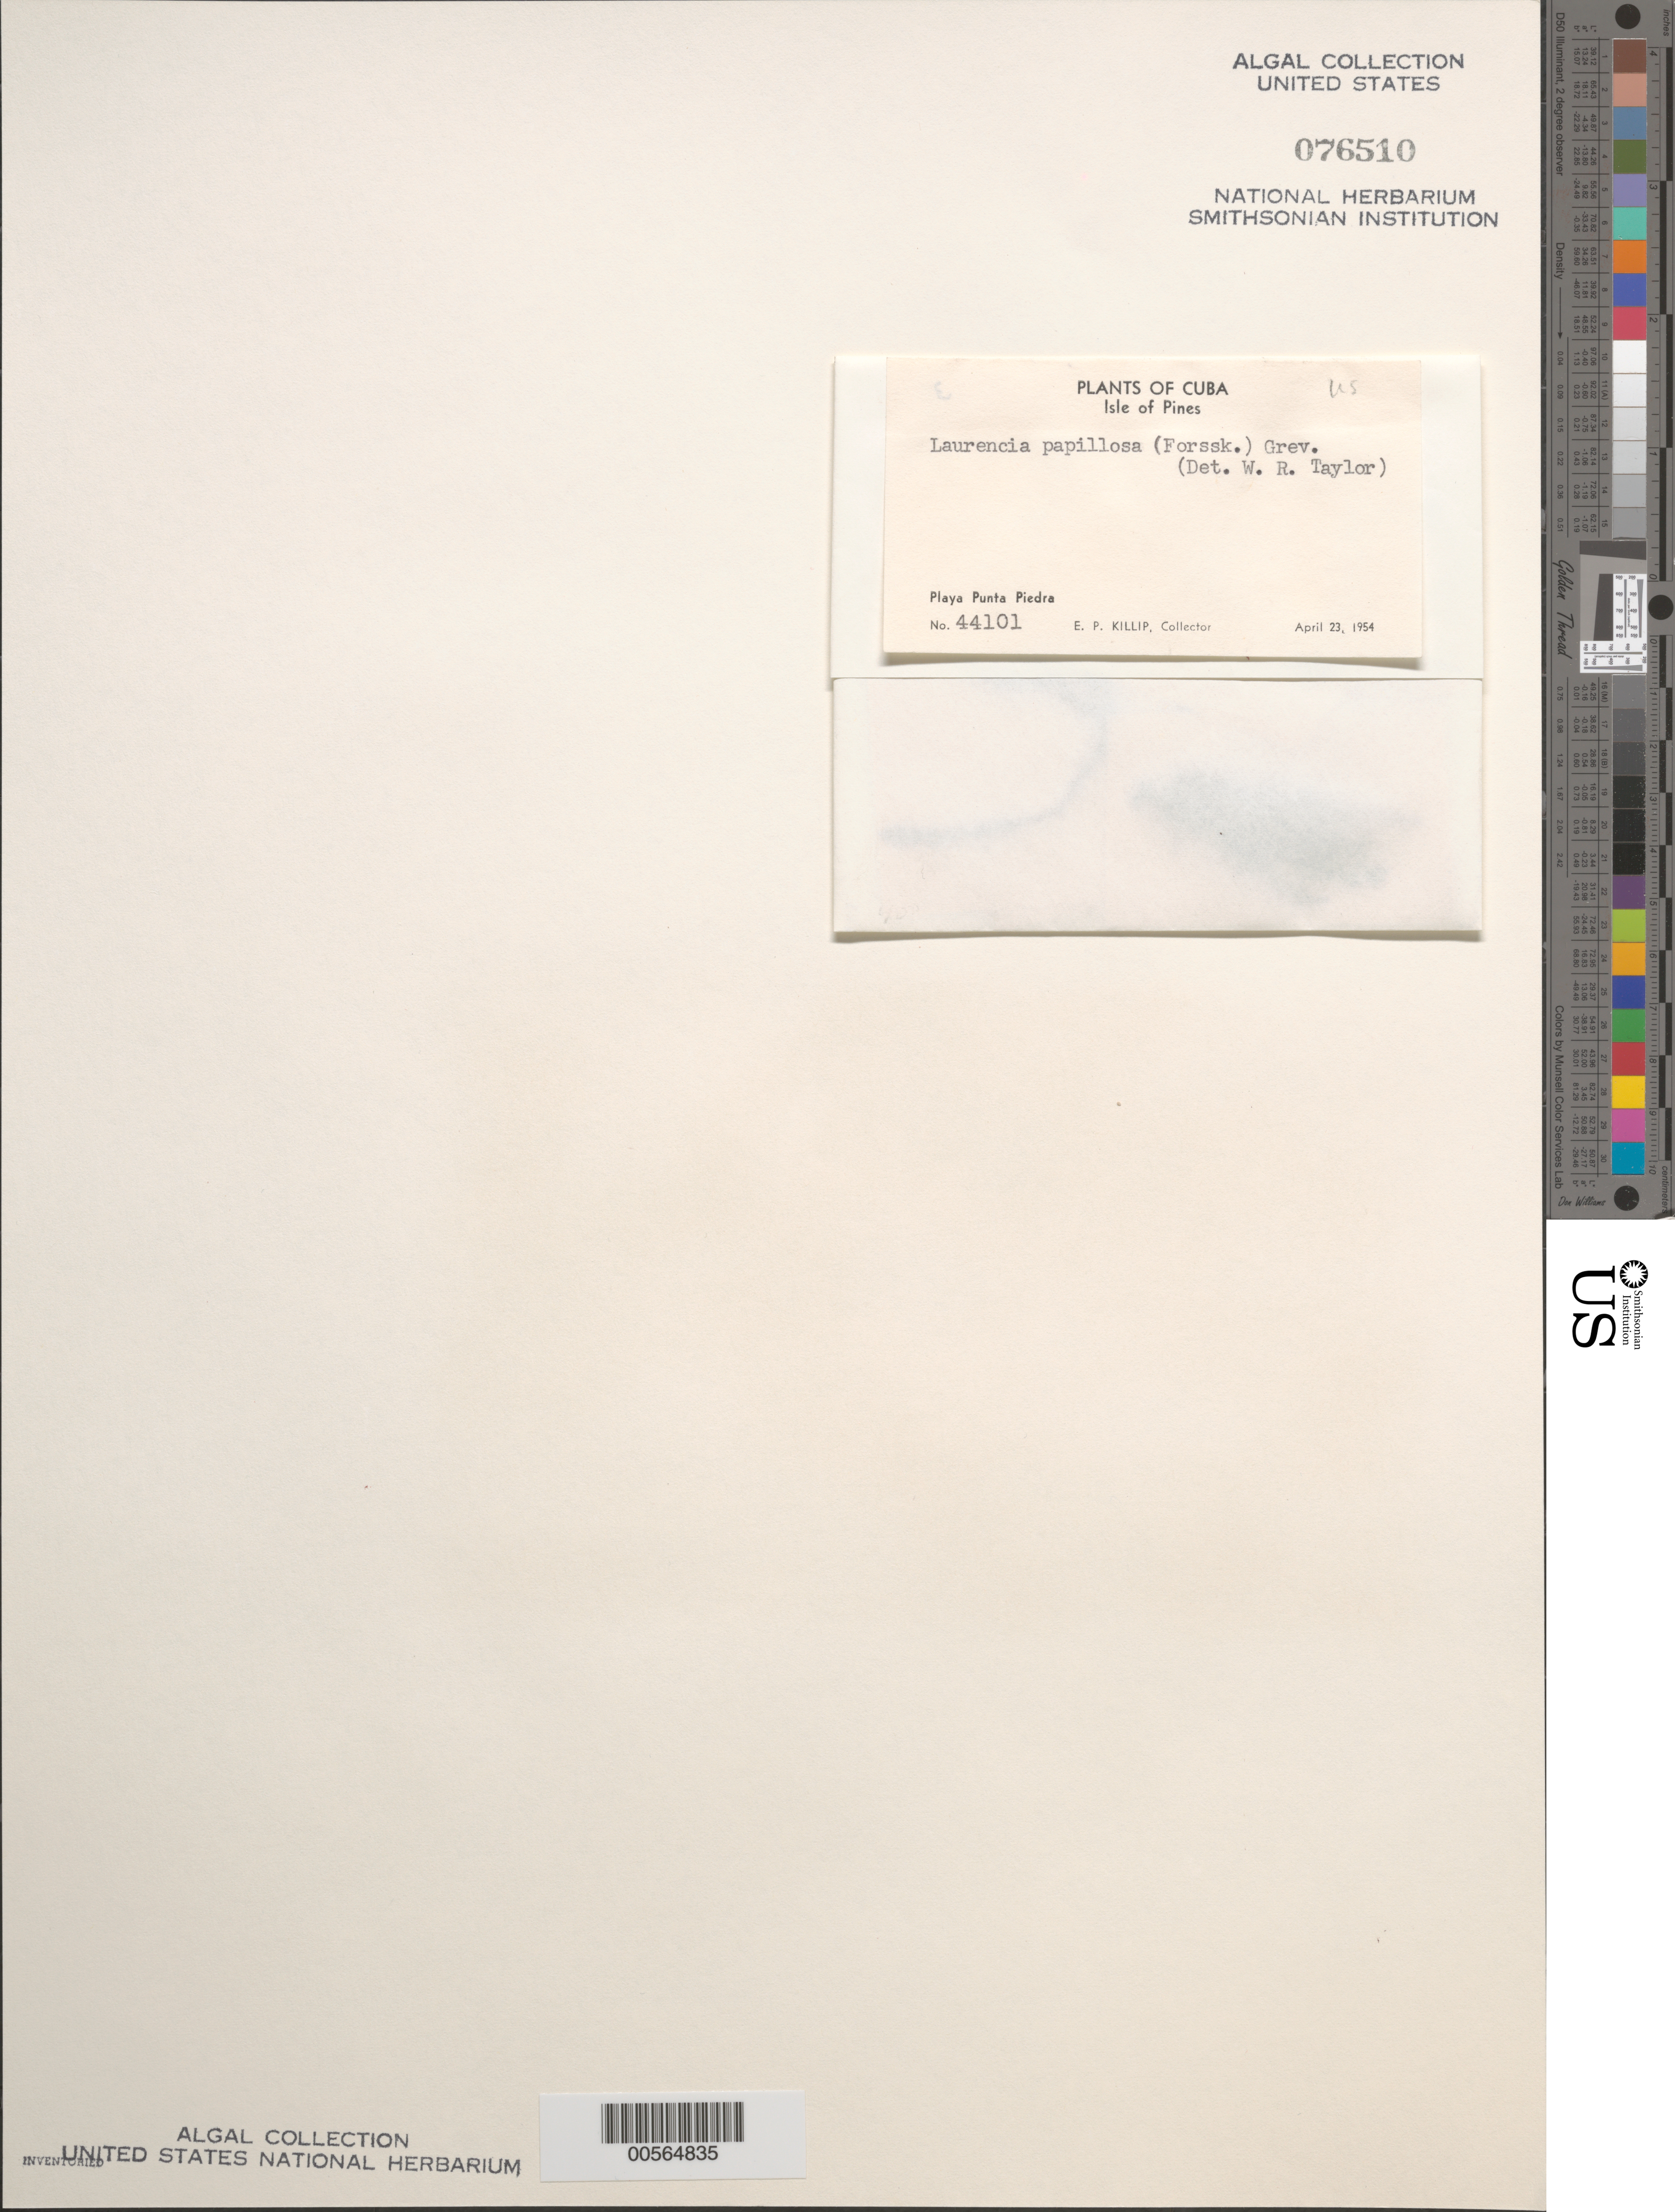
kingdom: Plantae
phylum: Rhodophyta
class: Florideophyceae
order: Ceramiales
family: Rhodomelaceae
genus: Palisada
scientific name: Palisada perforata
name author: (Bory) K.W. Nam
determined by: Algae name updating Project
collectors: E. P. Killip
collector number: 44101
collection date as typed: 23 Apr 1954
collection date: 1954-04-23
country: Cuba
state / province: Isla de La Juventud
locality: Playa punta piedra, isle of youth (isle of pines)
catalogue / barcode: US 76510